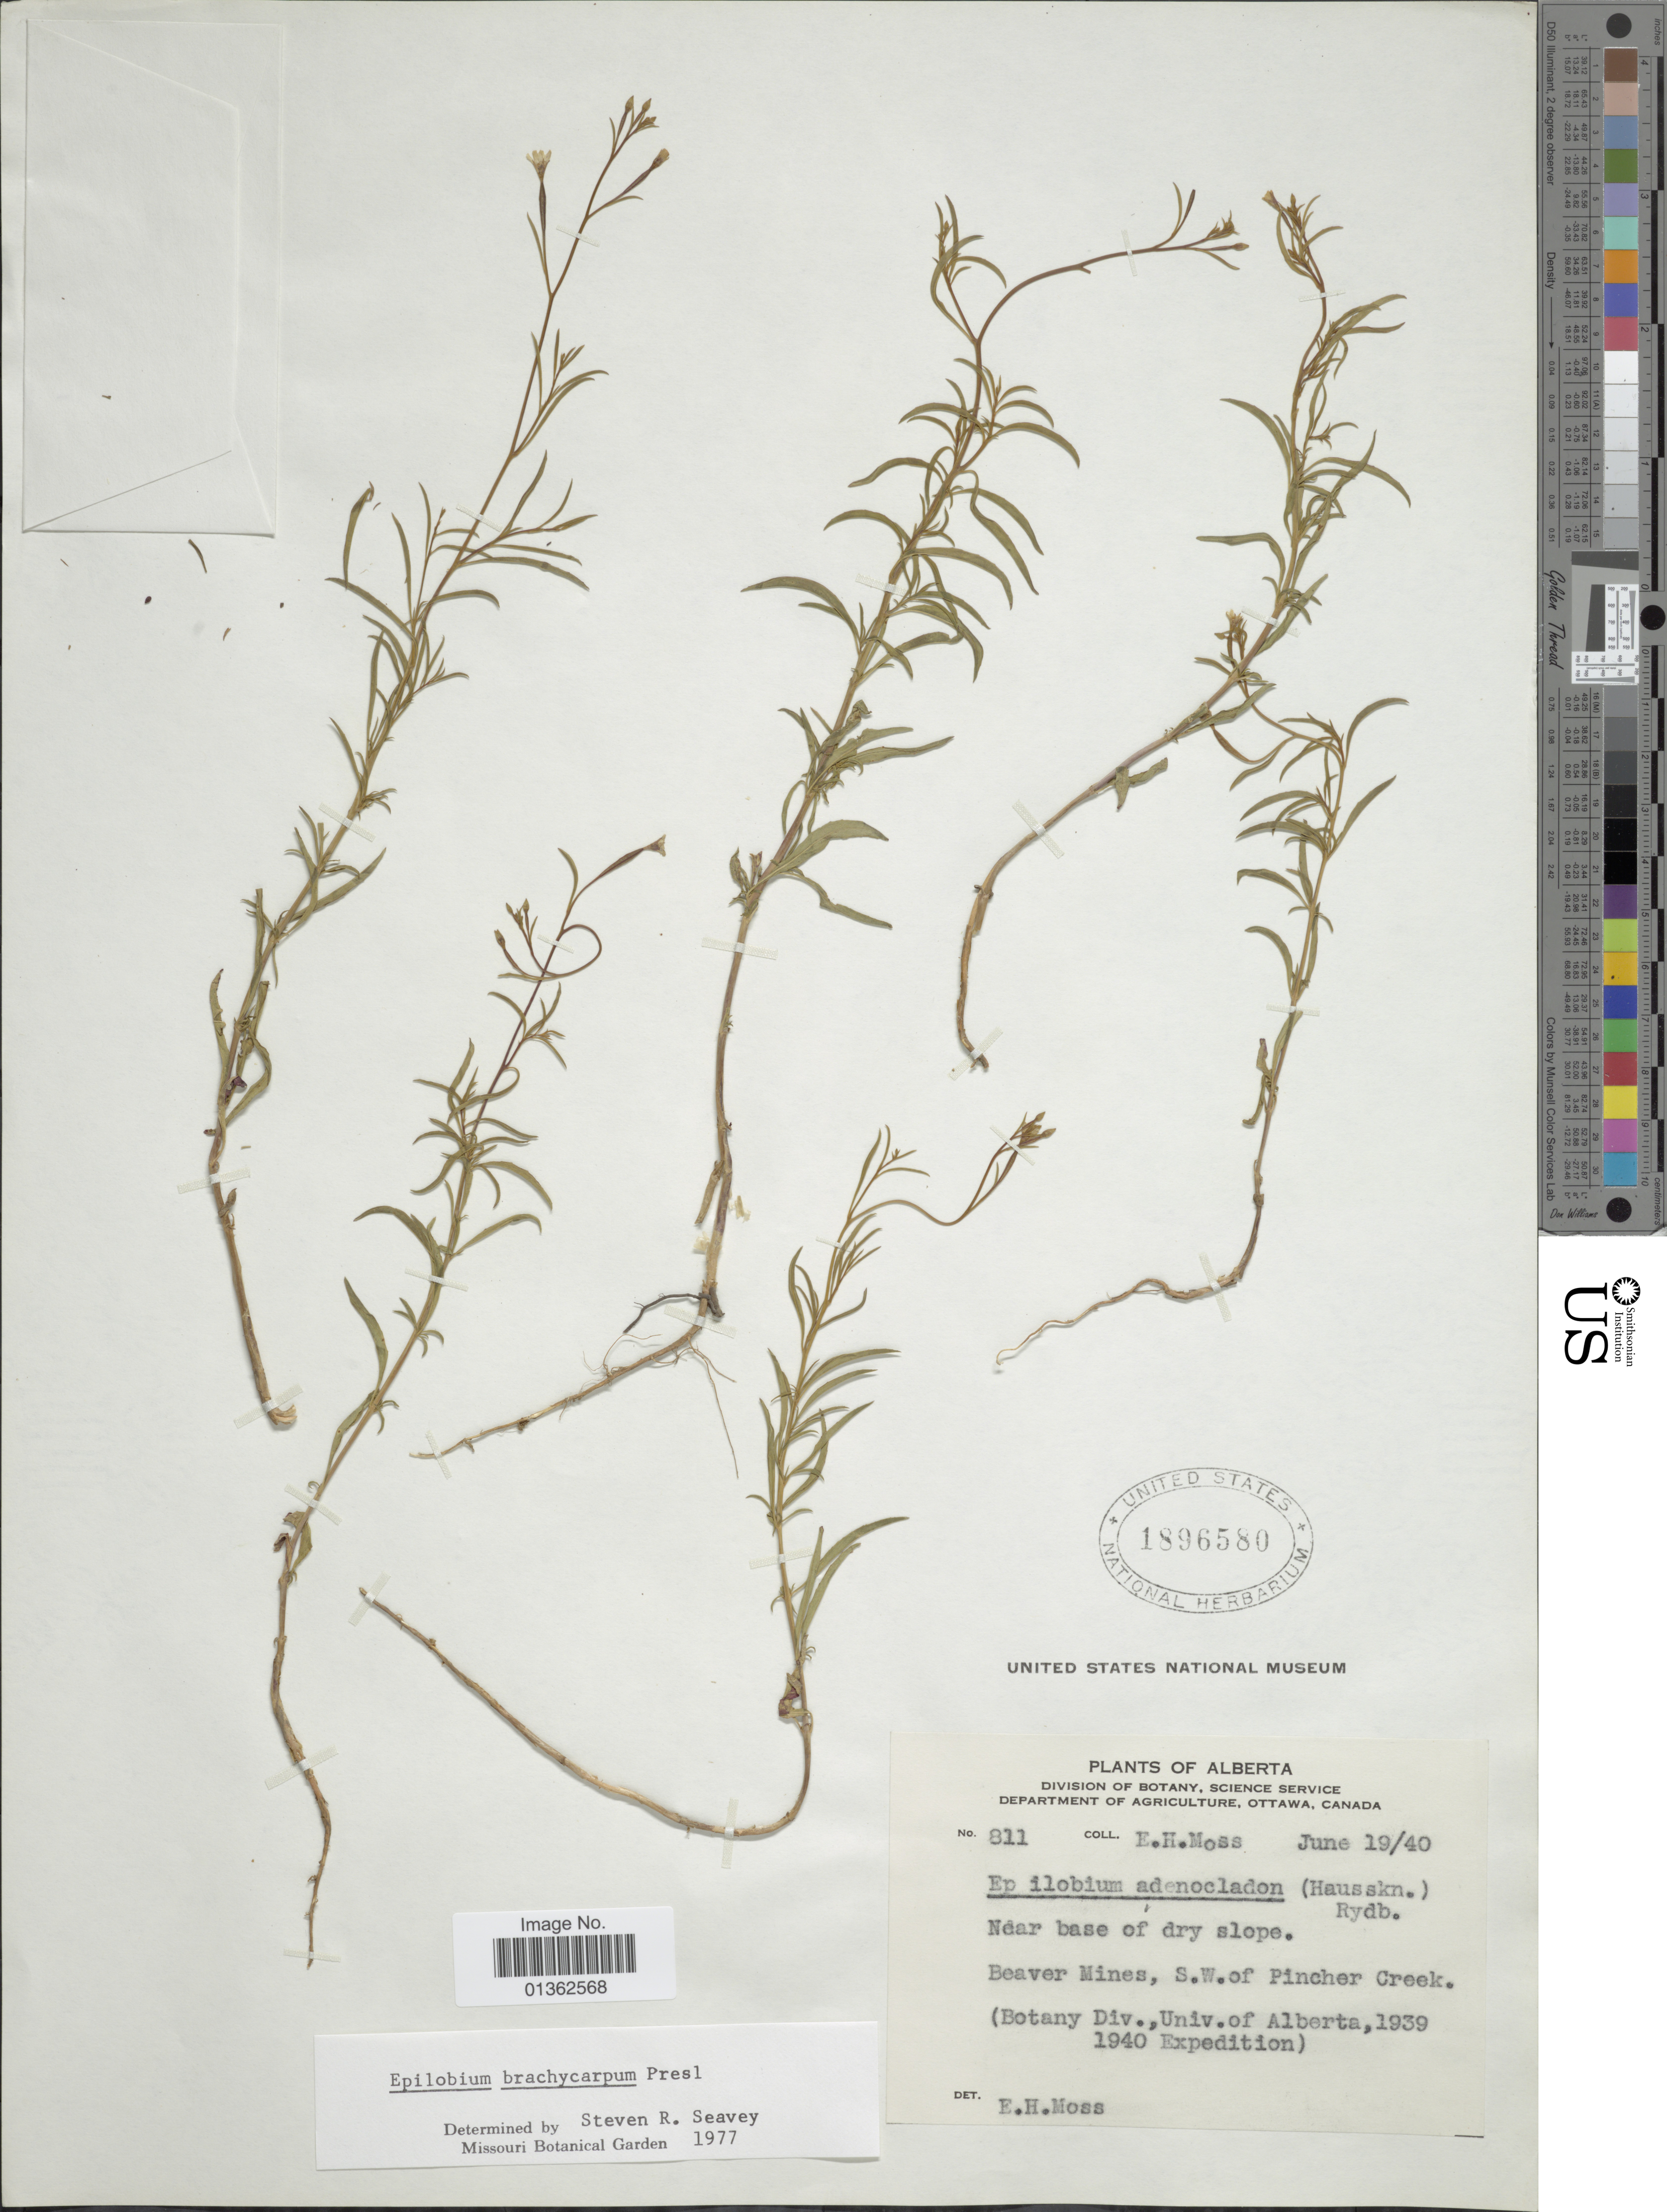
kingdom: Plantae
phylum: Tracheophyta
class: Magnoliopsida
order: Myrtales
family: Onagraceae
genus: Epilobium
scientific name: Epilobium brachycarpum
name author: C. Presl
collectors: E. Moss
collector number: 811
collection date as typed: Transcribed d/m/y: 19/6/40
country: Canada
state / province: Alberta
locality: Beaver Mines, S.W. of Pincher Creek.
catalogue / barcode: US 1896580